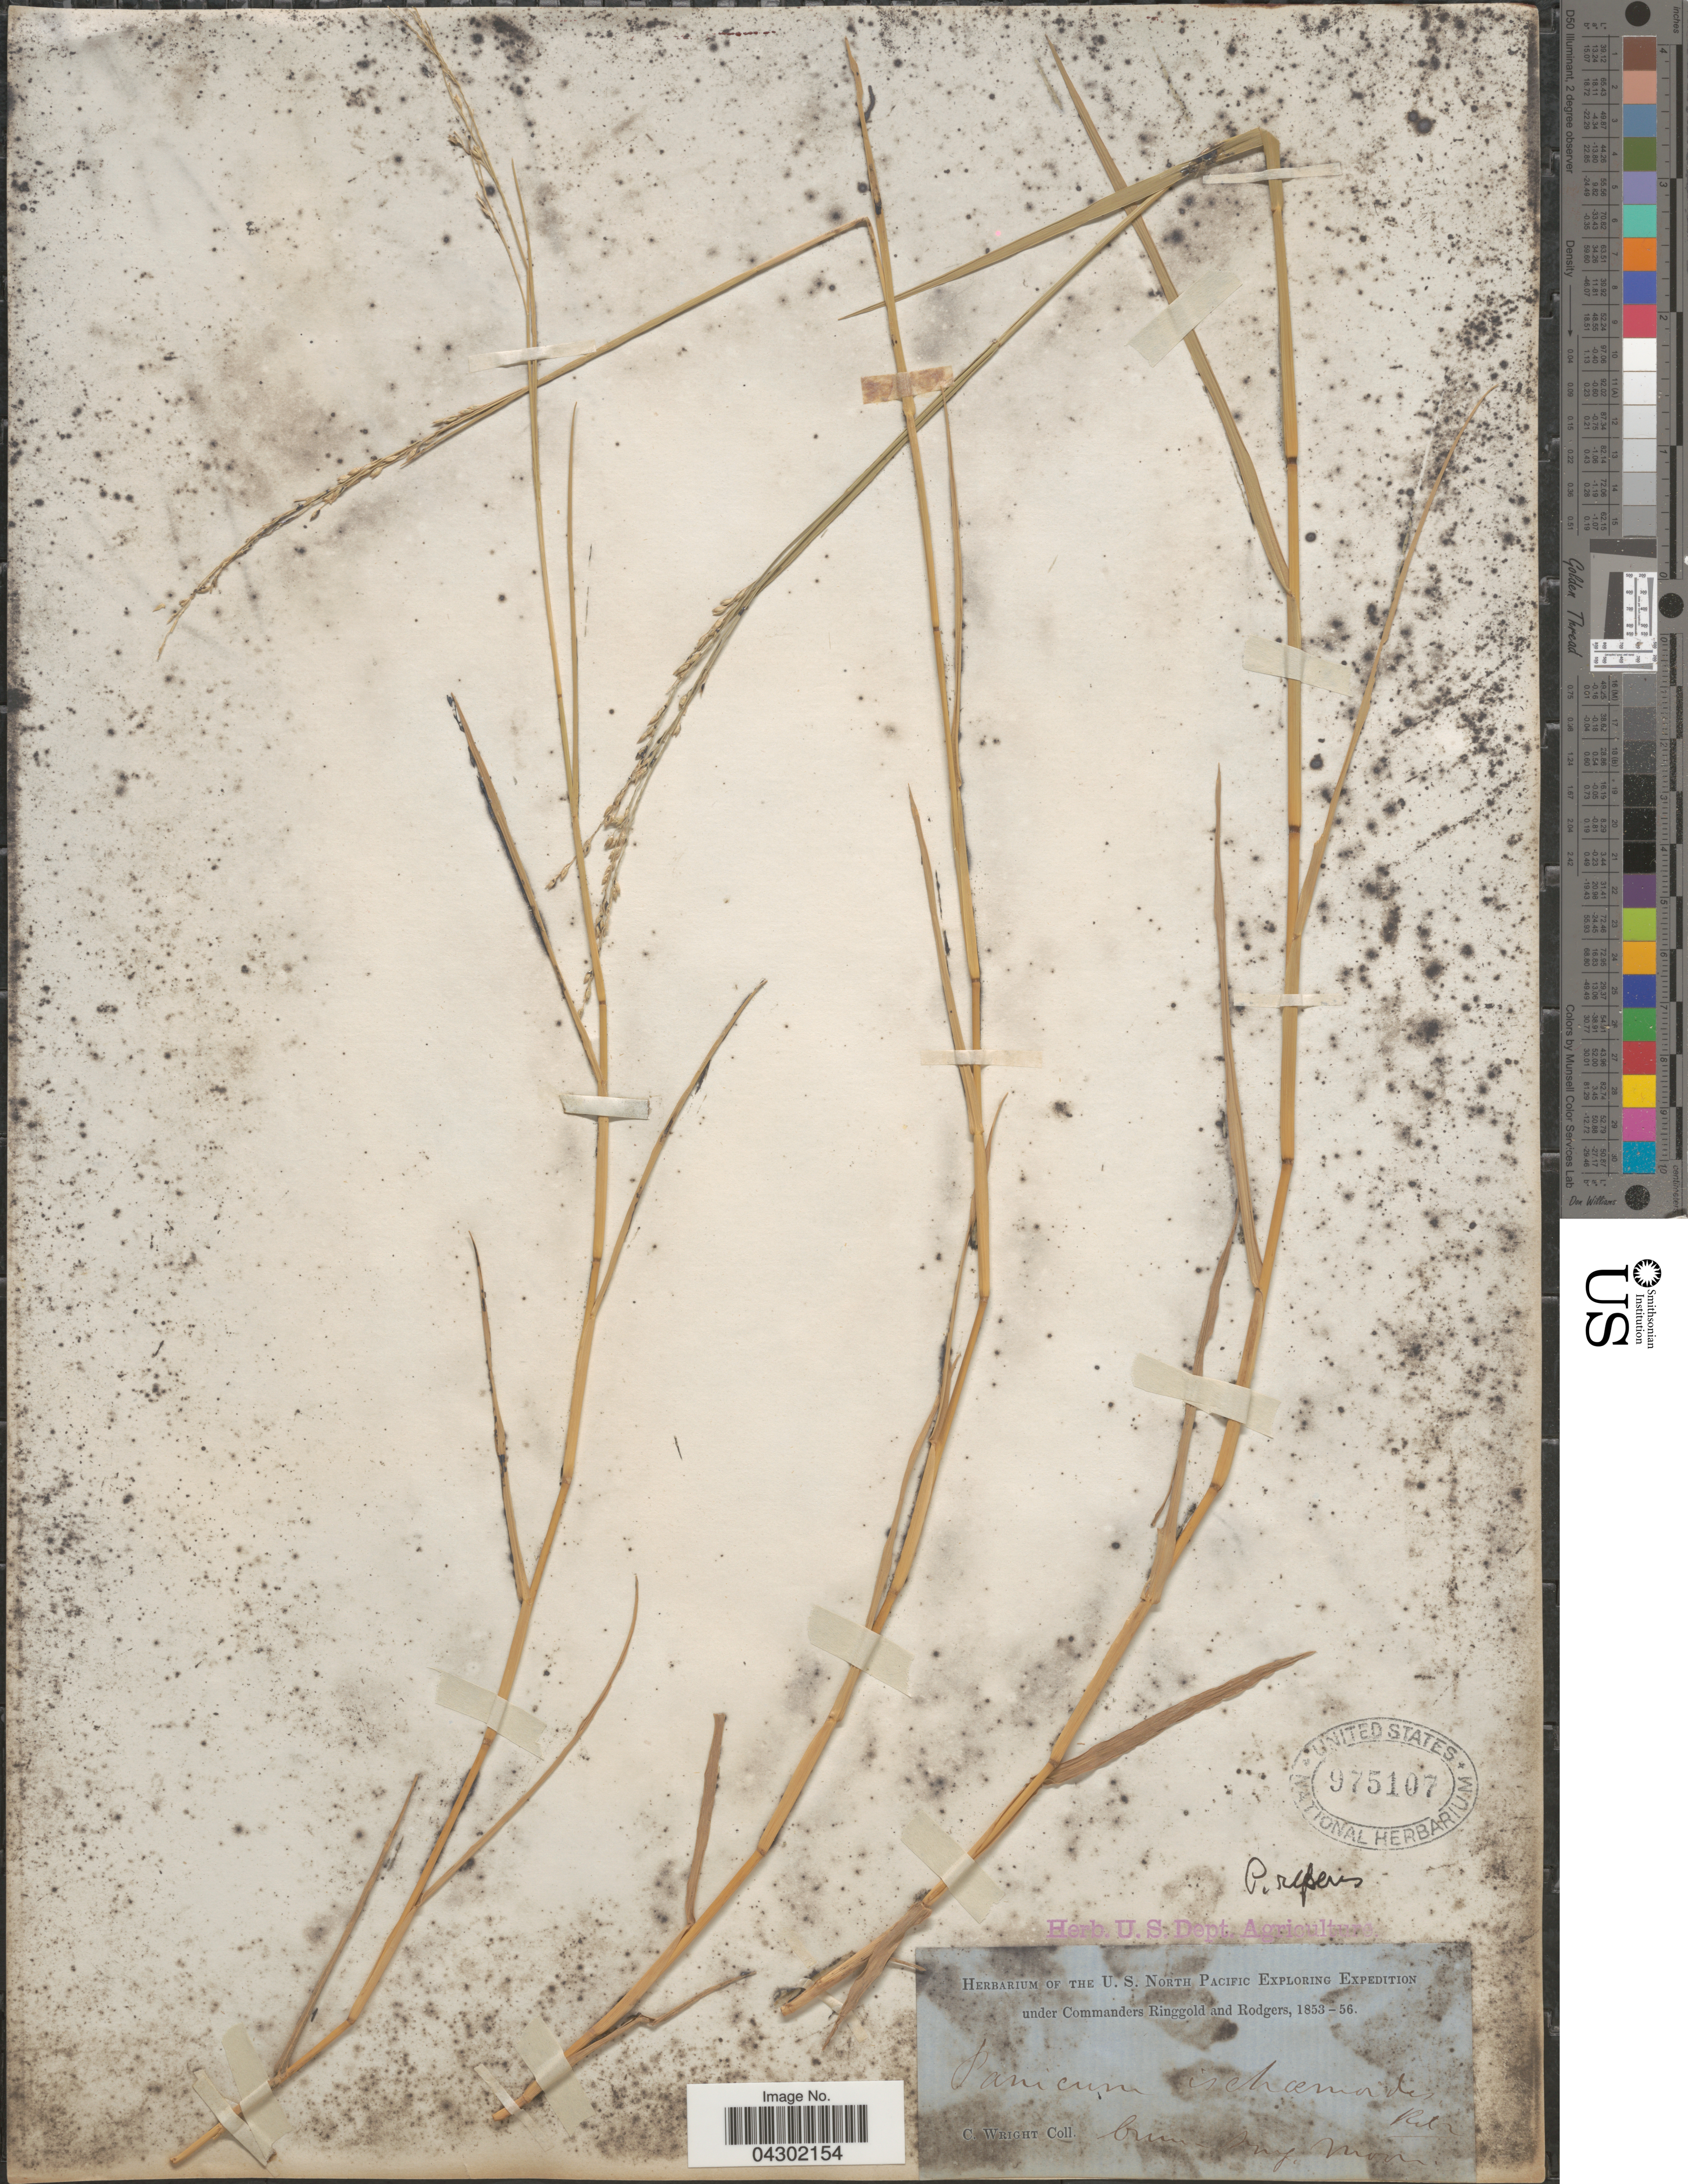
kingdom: Plantae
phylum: Tracheophyta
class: Liliopsida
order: Poales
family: Poaceae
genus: Panicum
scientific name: Panicum repens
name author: L.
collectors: C. Wright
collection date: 1853/1856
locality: The U. S. North Pacific Exploring Expedition. [illegible text].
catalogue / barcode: US 975107